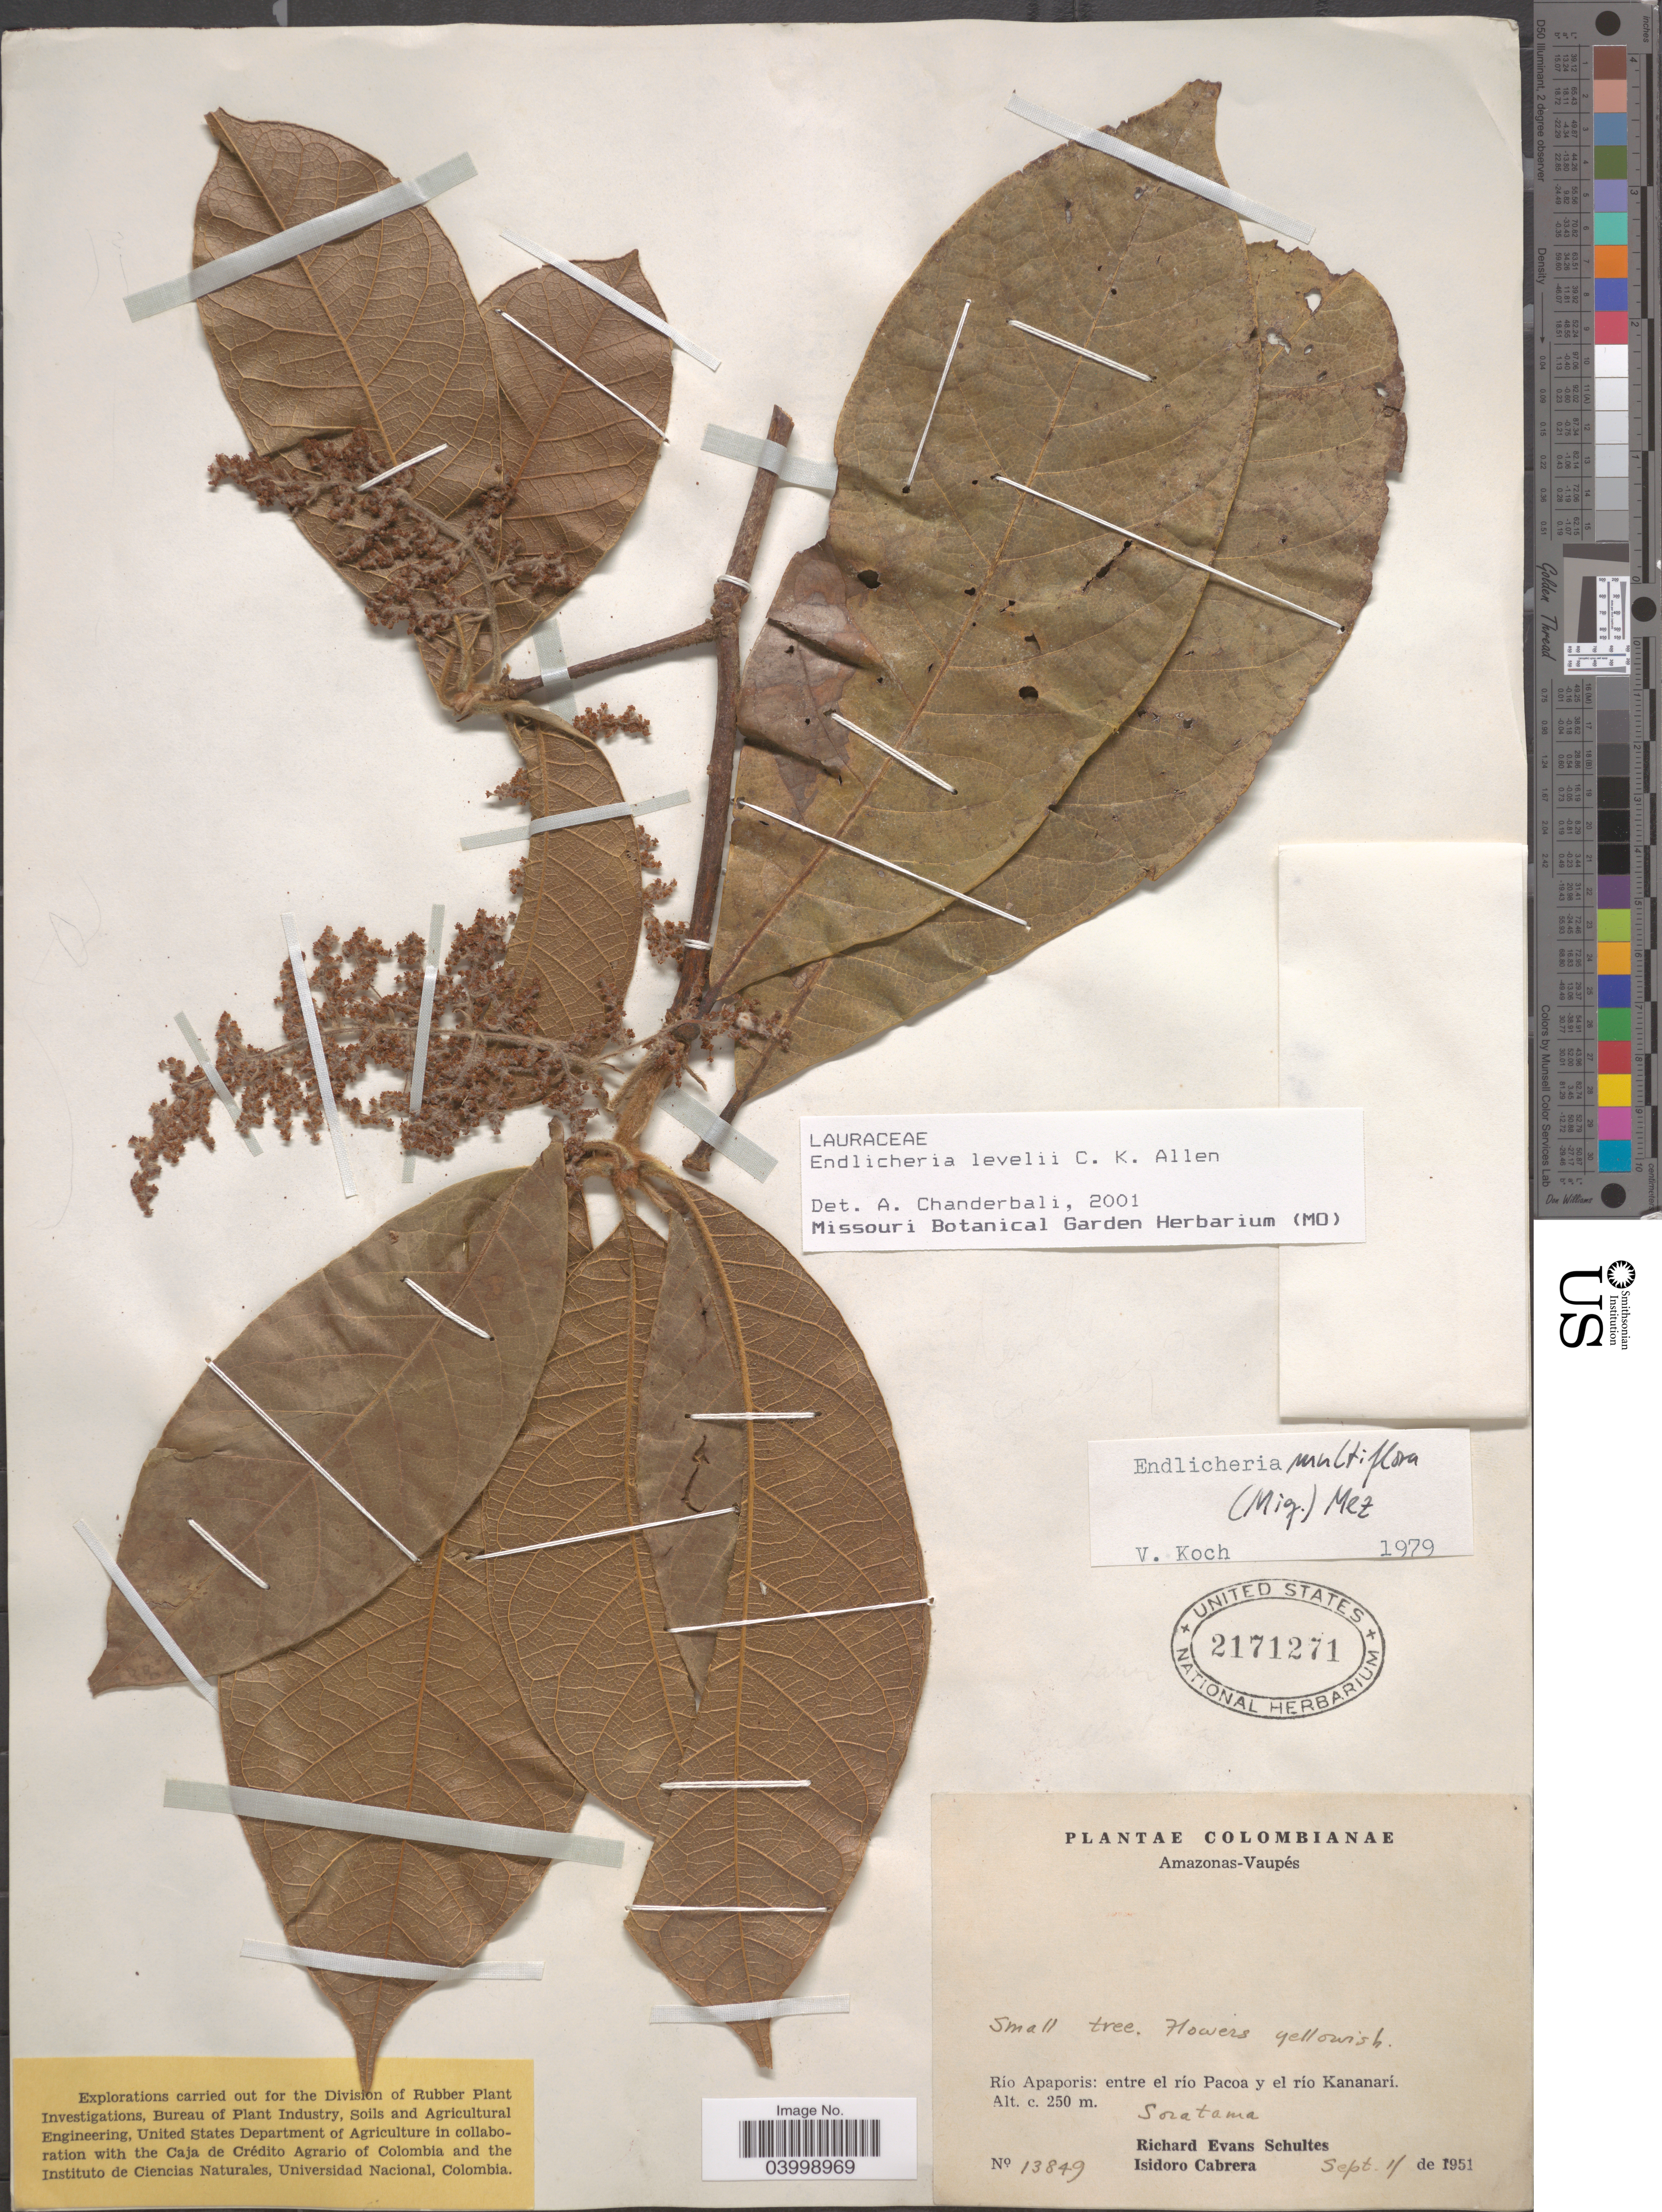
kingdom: Plantae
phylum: Tracheophyta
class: Magnoliopsida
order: Laurales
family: Lauraceae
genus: Endlicheria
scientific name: Endlicheria levelii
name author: C.K. Allen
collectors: R. E. Schultes & I. Cabrera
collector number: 13849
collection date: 1951-09-11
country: Colombia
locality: Amazonas-Vaupés. Río Apaporis: entre el río Pacoa y el río Kananari. Soratama.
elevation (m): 250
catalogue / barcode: US 2171271